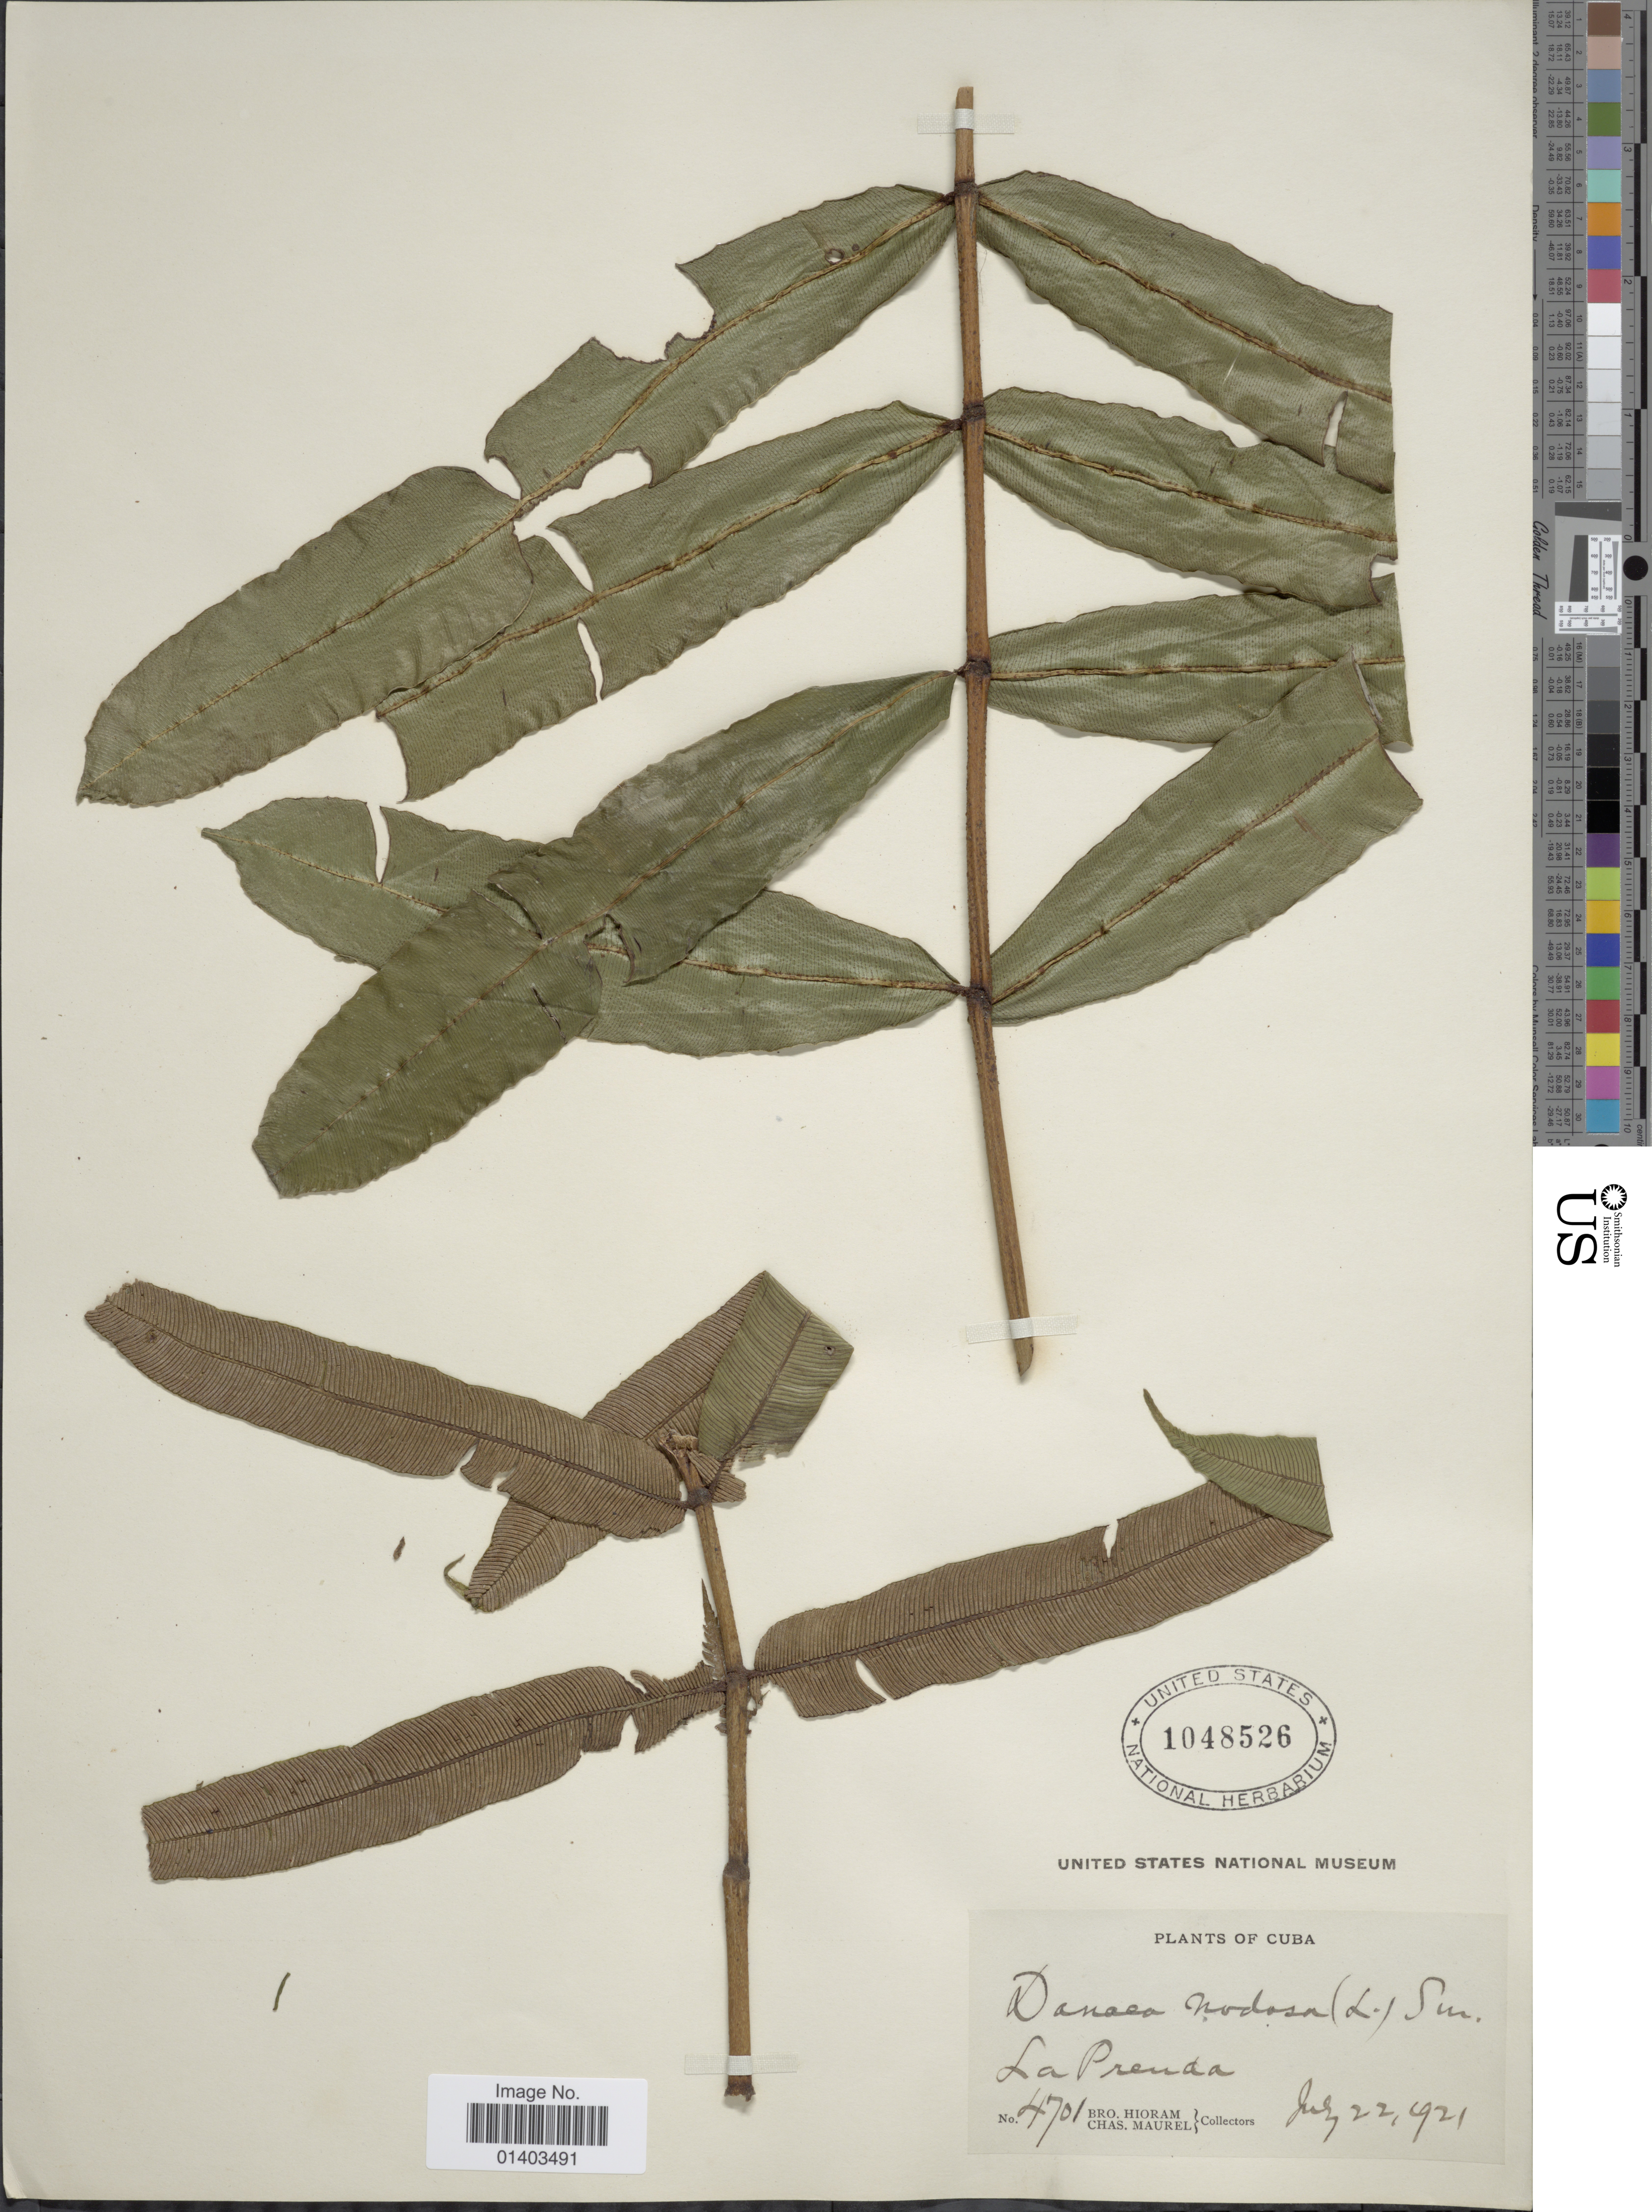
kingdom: Plantae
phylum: Tracheophyta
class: Polypodiopsida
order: Marattiales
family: Marattiaceae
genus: Danaea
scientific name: Danaea nodosa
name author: (L.) Sm.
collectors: Bro. Hioram & C. Maurel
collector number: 4701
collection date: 1921-07-22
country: Cuba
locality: La Prenda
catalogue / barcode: US 1048526